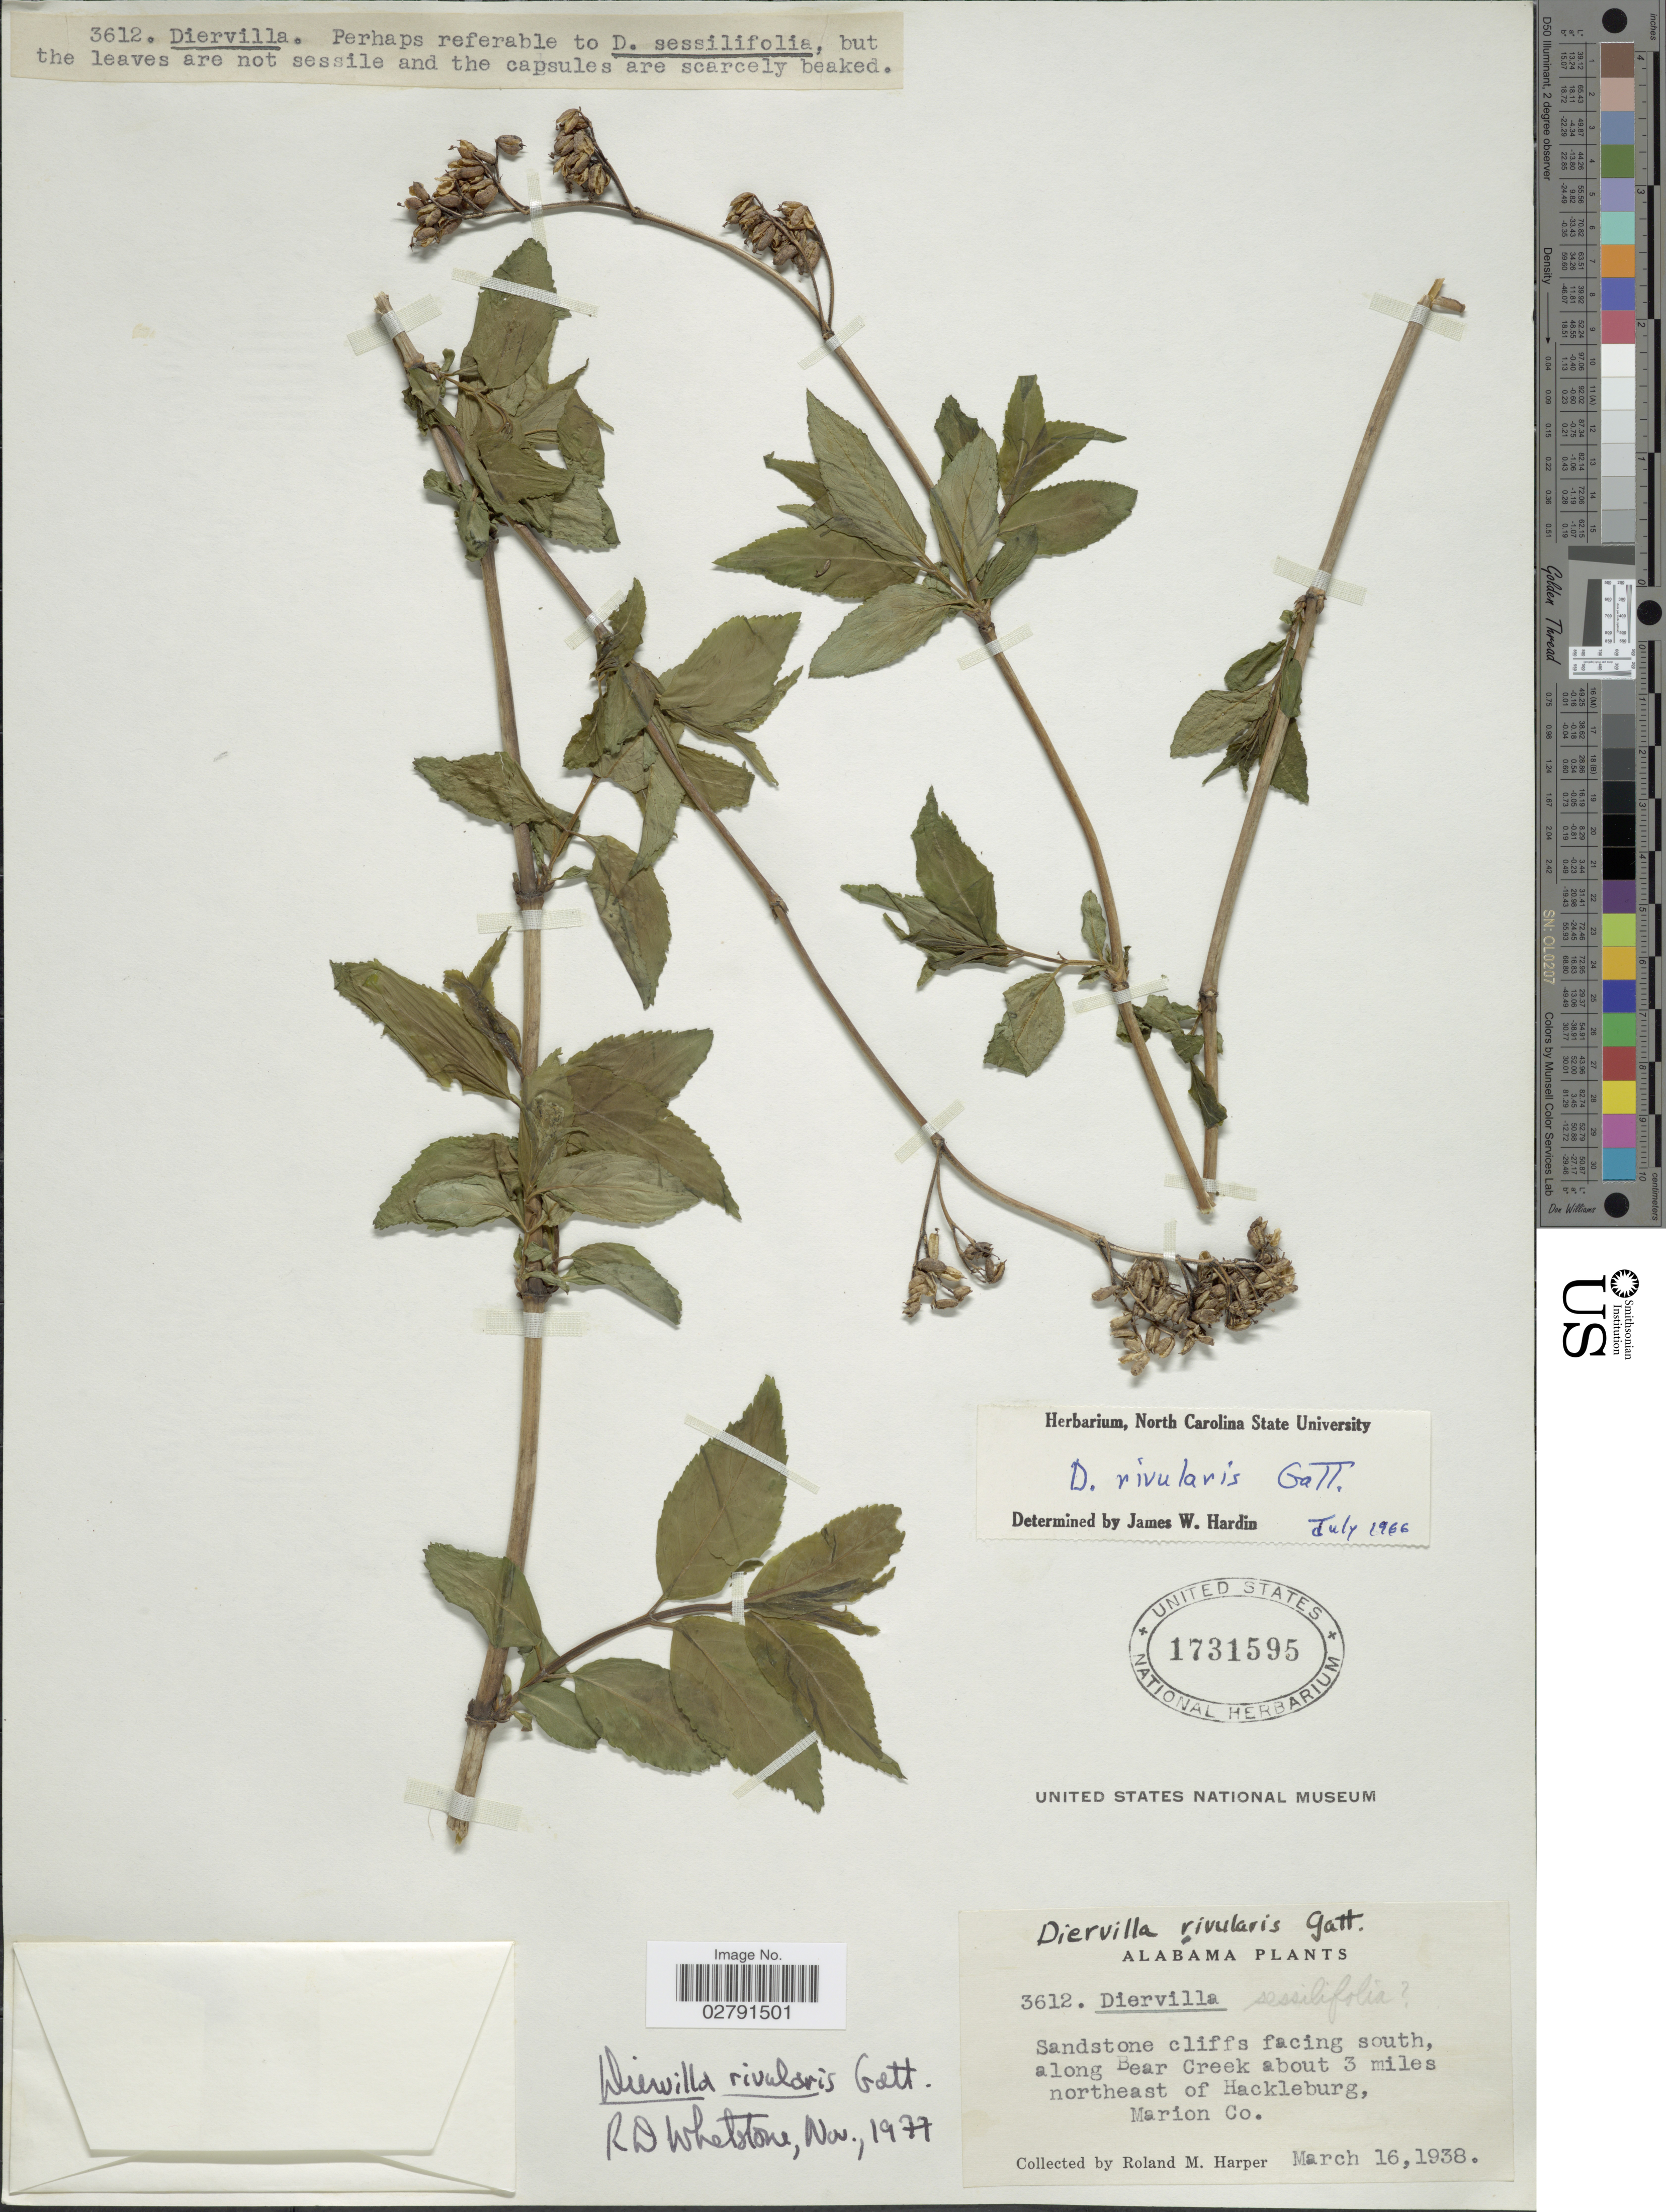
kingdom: Plantae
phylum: Tracheophyta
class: Magnoliopsida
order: Dipsacales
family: Caprifoliaceae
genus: Diervilla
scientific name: Diervilla rivularis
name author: Gatt.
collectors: R. M. Harper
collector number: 3612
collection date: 1938-03-16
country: United States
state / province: Alabama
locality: Sandstone cliffs facing south, along Bear Creek about 3 miles northeast of Hackleburg, Marion Co.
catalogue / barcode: US 1731595